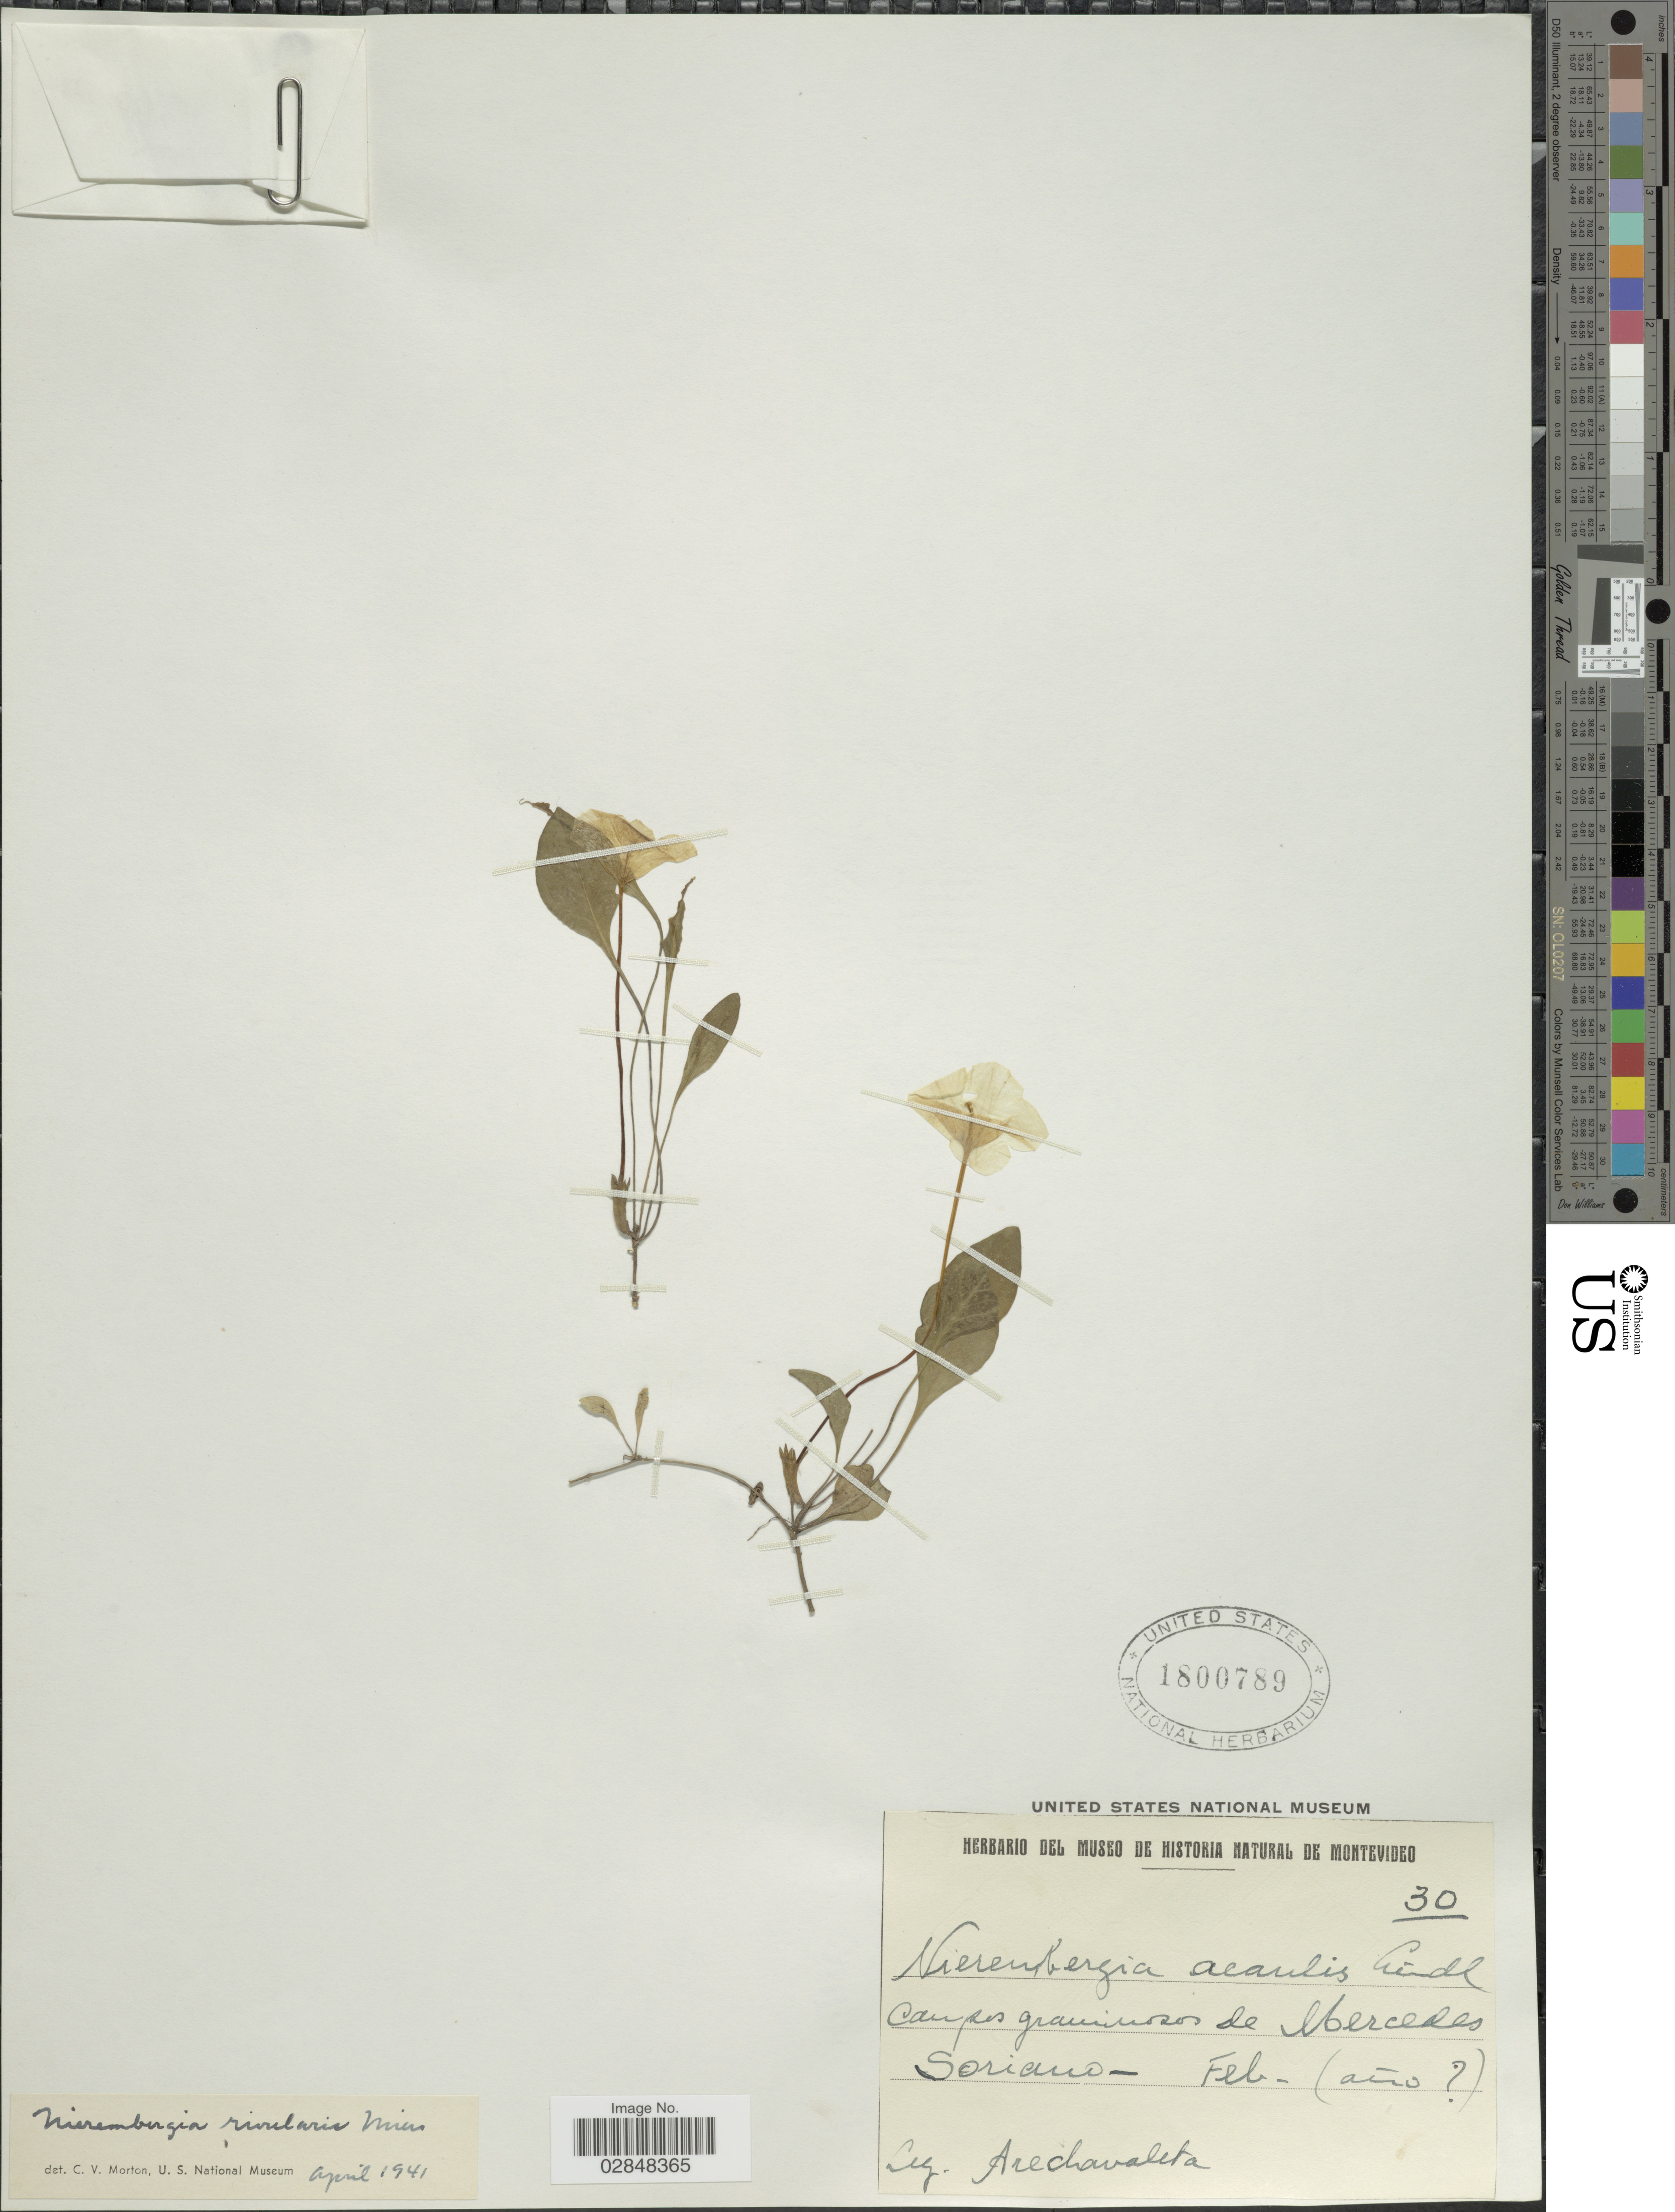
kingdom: Plantae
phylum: Tracheophyta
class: Magnoliopsida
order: Solanales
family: Solanaceae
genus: Nierembergia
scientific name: Nierembergia repens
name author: Ruiz & Pav.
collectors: Arechavaleta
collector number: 30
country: Uruguay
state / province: Soriano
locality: Campos graminosos de Mercedes.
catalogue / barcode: US 1800789